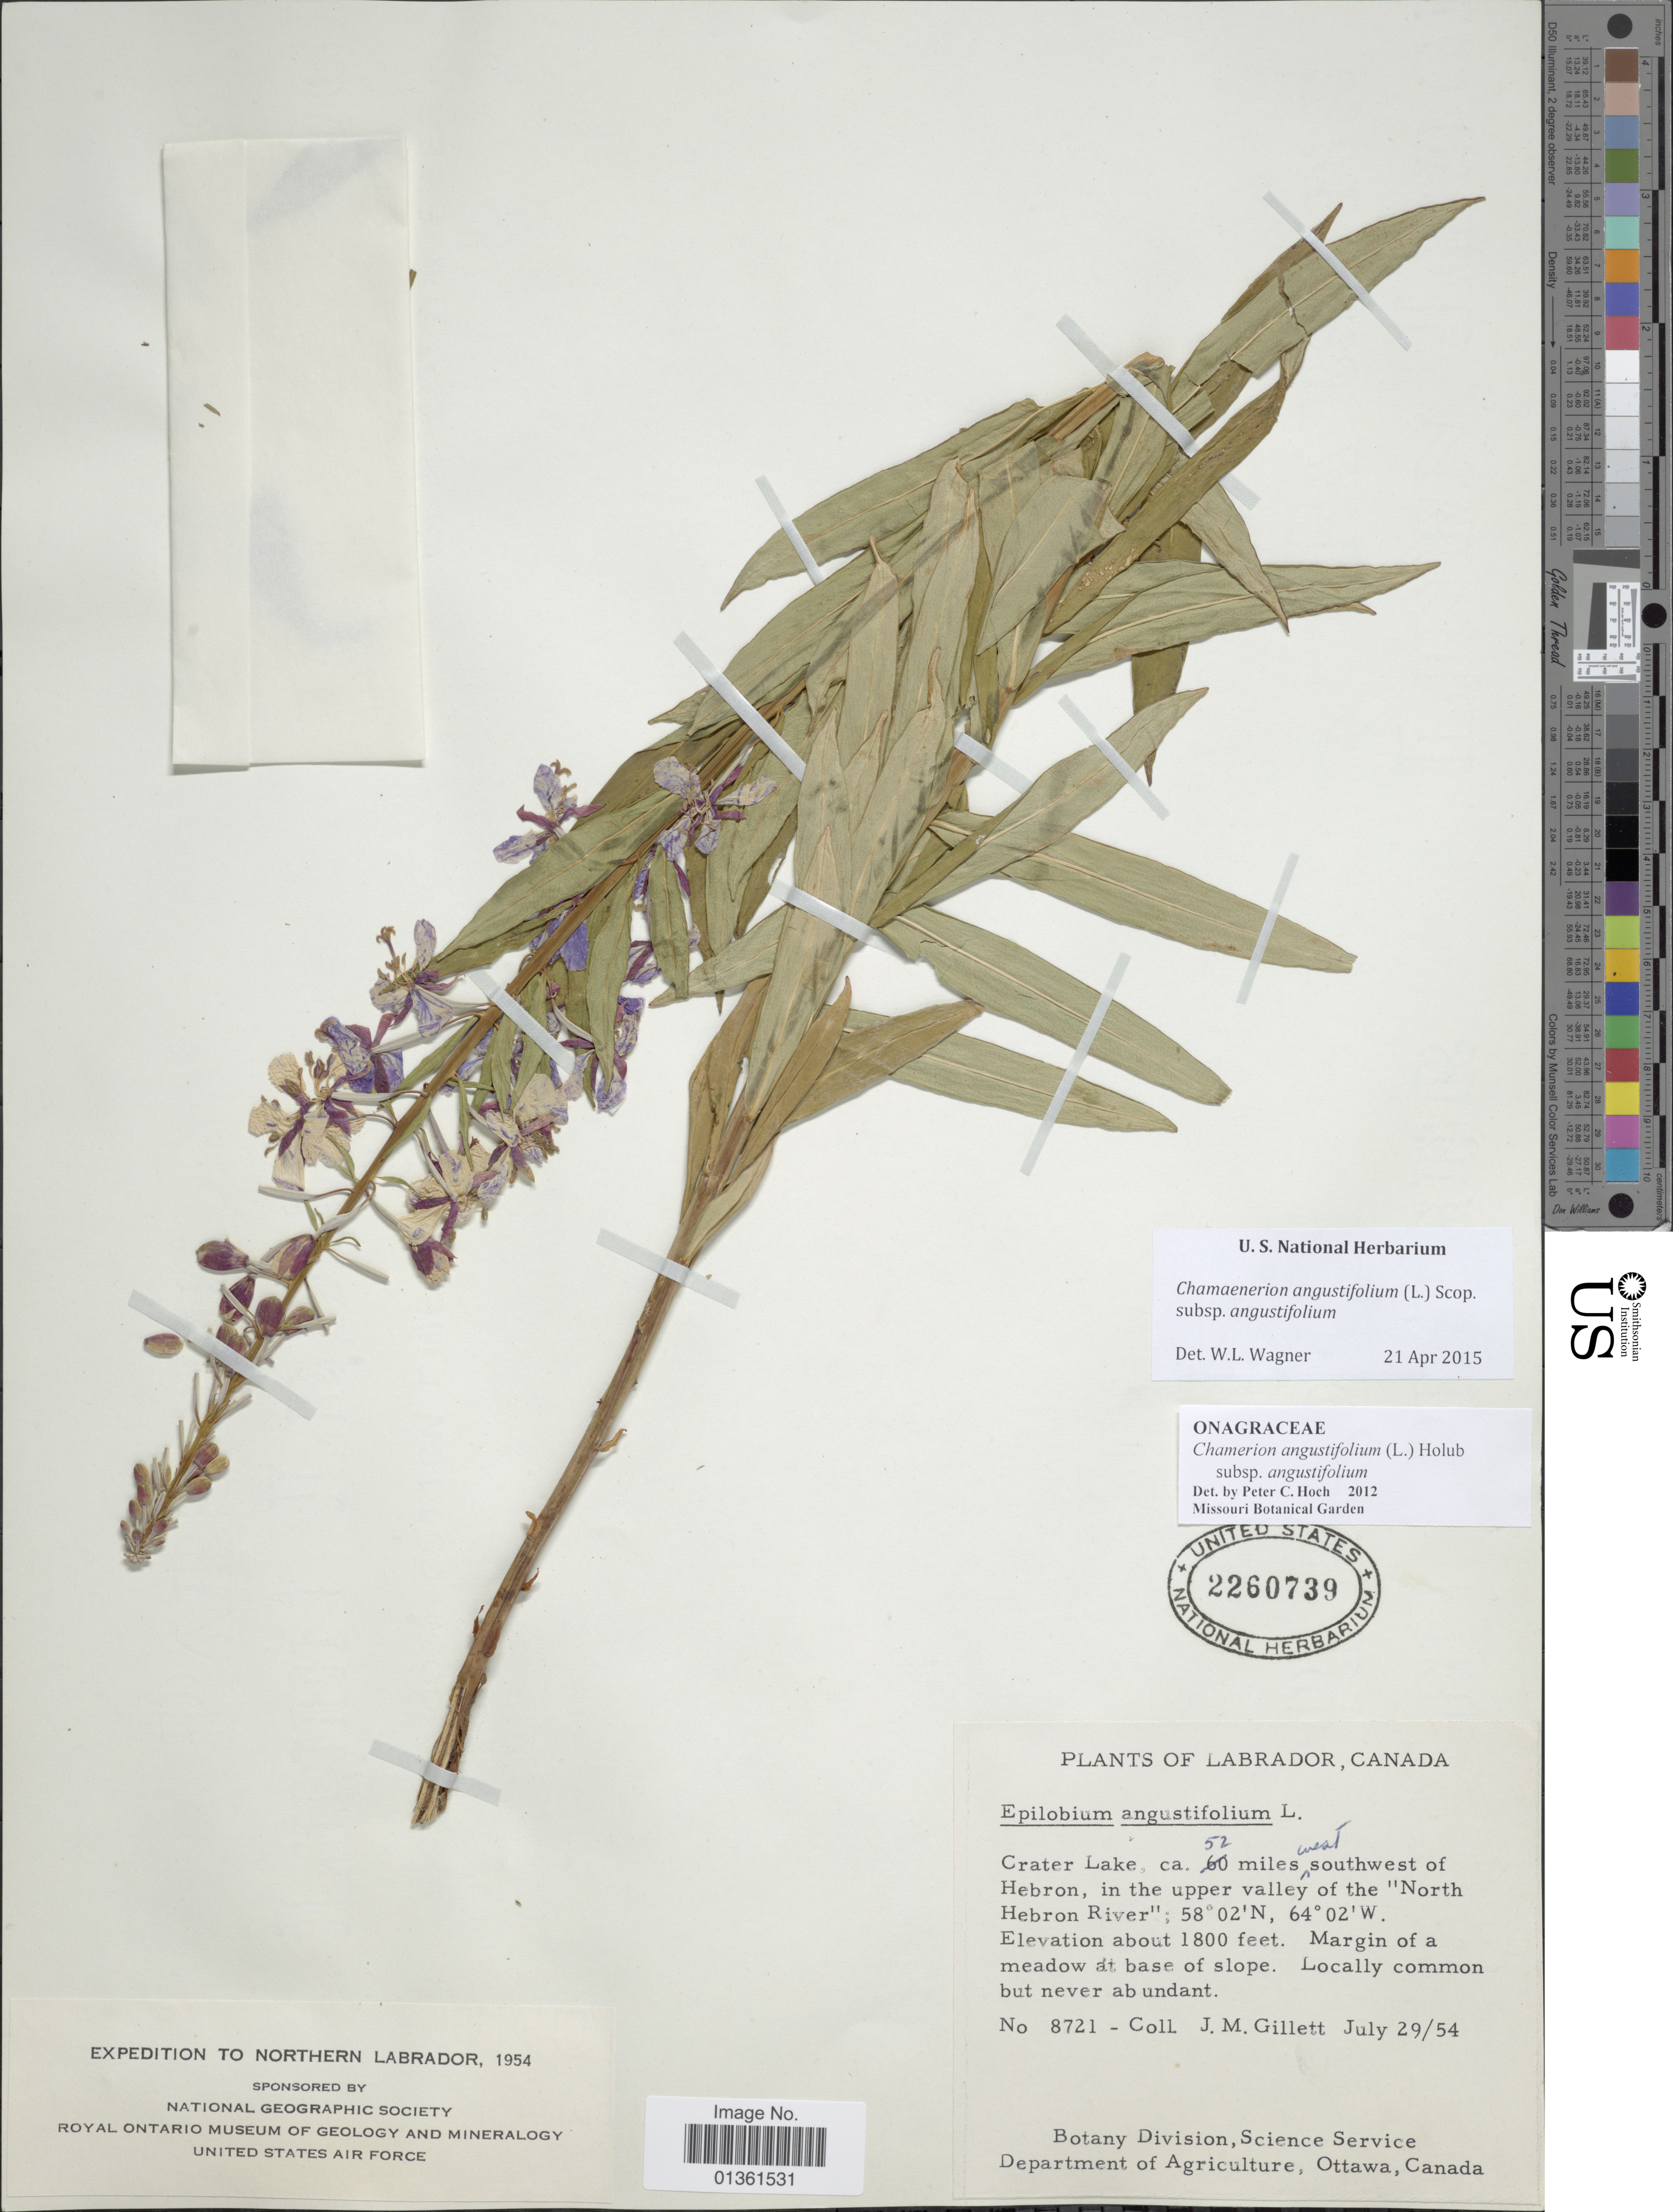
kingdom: Plantae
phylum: Tracheophyta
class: Magnoliopsida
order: Myrtales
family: Onagraceae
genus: Chamaenerion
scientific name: Chamaenerion angustifolium subsp. angustifolium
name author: (L.) Scop.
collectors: J. M. Gillett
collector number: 8721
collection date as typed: Transcribed d/m/y: 29/7/54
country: Canada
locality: Labrador. Crater Lake, ca. 52 miles west southwest of Hebron, in the upper valley of the "North Hebron River".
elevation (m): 549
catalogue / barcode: US 2260739